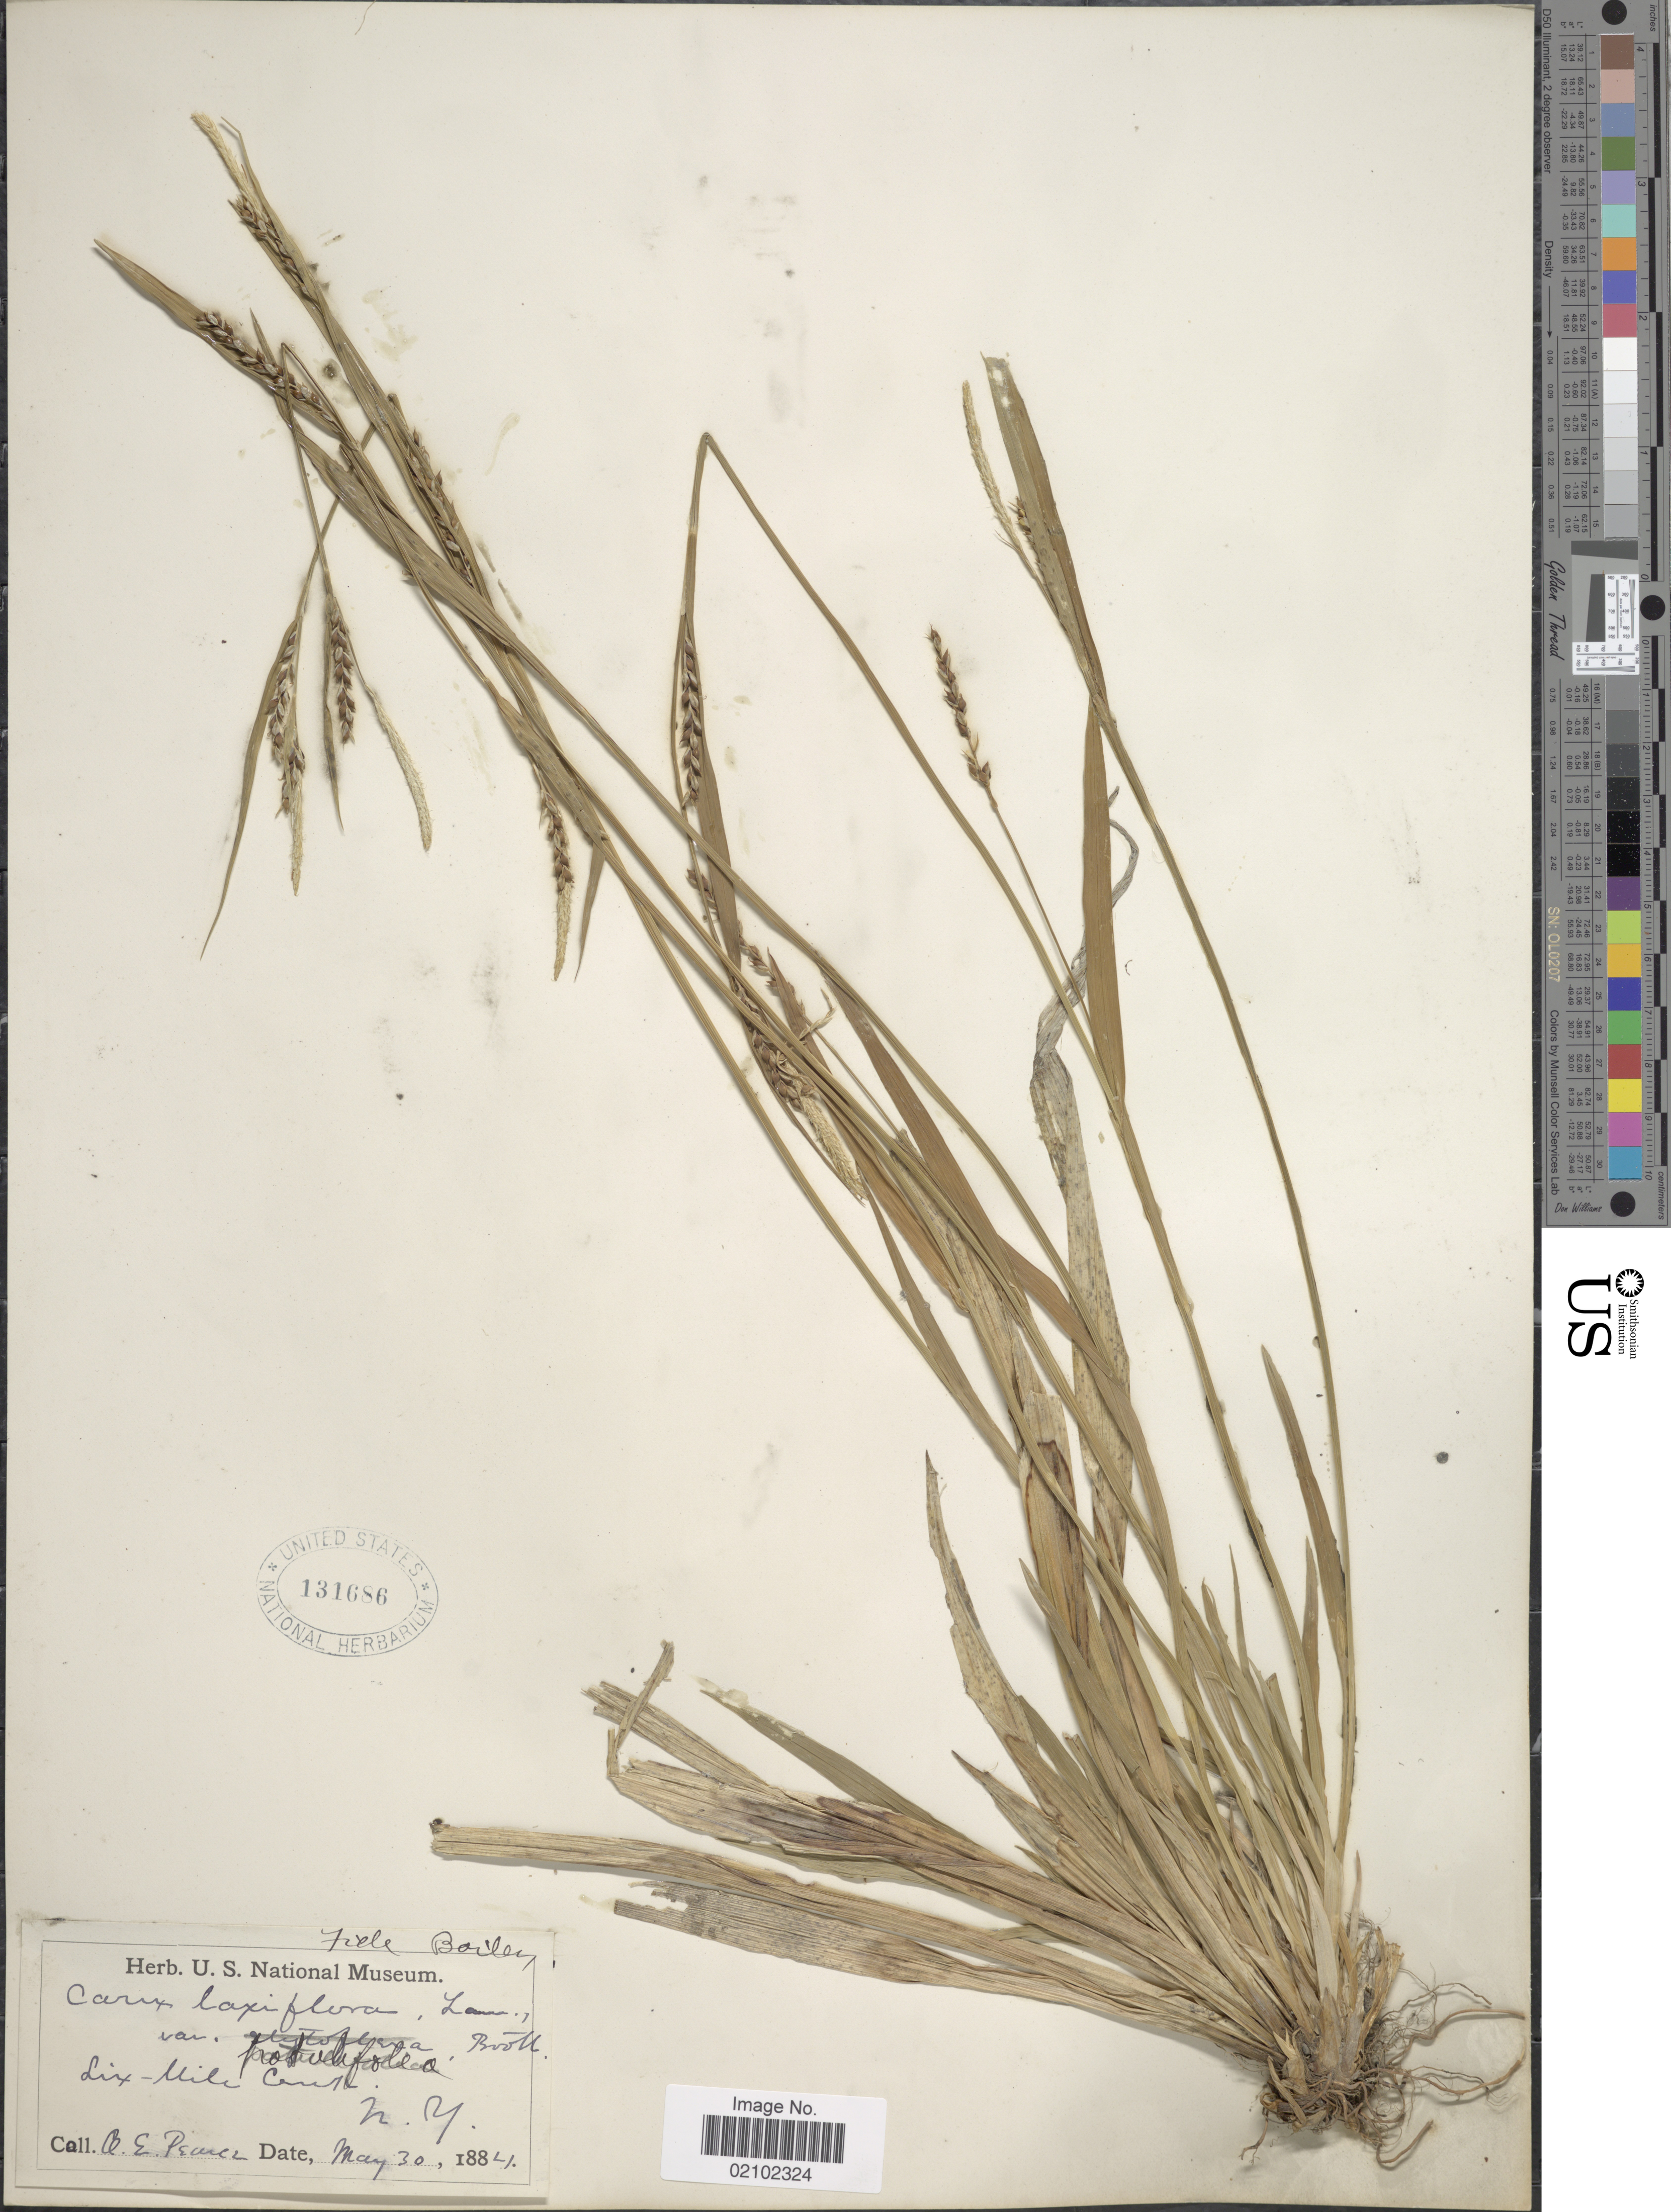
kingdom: Plantae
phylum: Tracheophyta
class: Liliopsida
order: Poales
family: Cyperaceae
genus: Carex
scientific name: Carex laxiflora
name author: Lam.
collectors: O. E. Pearce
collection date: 1884-05-30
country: United States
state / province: New York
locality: Six Mile Creek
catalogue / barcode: US 131686